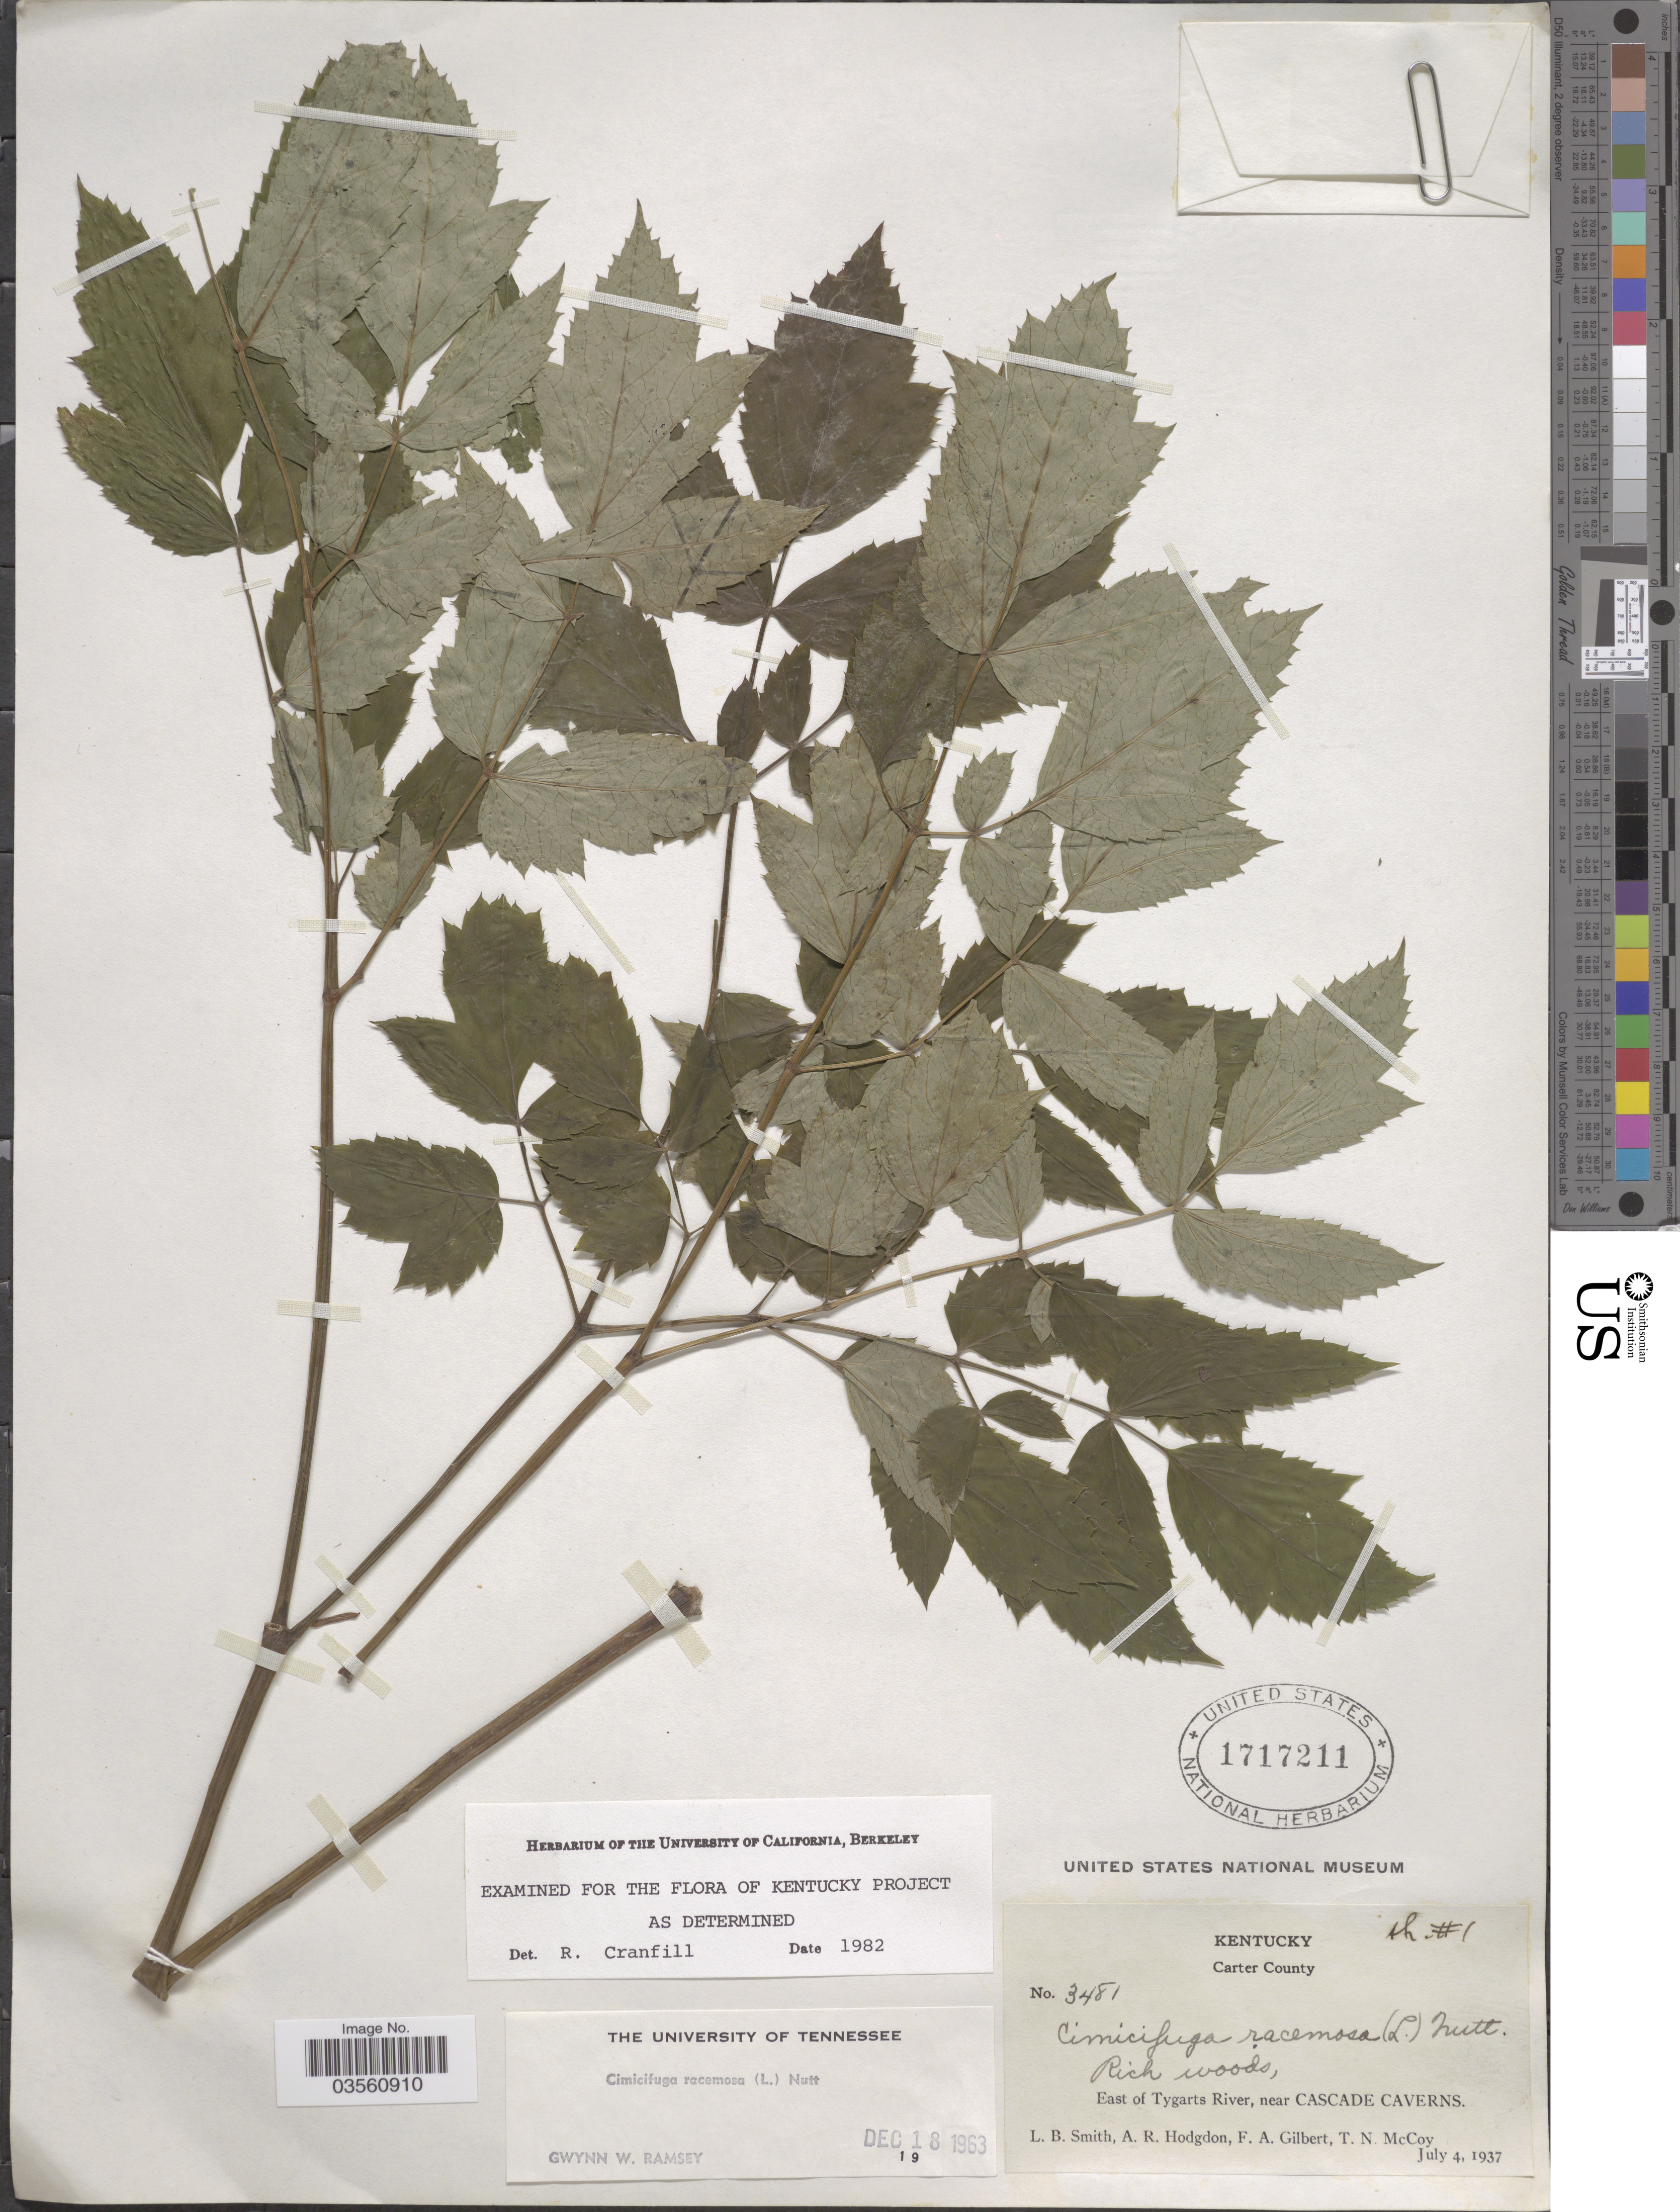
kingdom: Plantae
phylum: Tracheophyta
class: Magnoliopsida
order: Ranunculales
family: Ranunculaceae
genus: Actaea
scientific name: Actaea racemosa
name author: L.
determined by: Strong, M. T., (US), Smithsonian Institution - National Museum of Natural History (UNITED STATES)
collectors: L. Smith, A. R. Hodgdon, F. A. Gilbert & T. N. McCoy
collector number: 3481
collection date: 1937-07-04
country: United States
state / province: Kentucky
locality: Carter County. East of Tygarts River, near Cascade Caverns.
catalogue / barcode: US 1717211